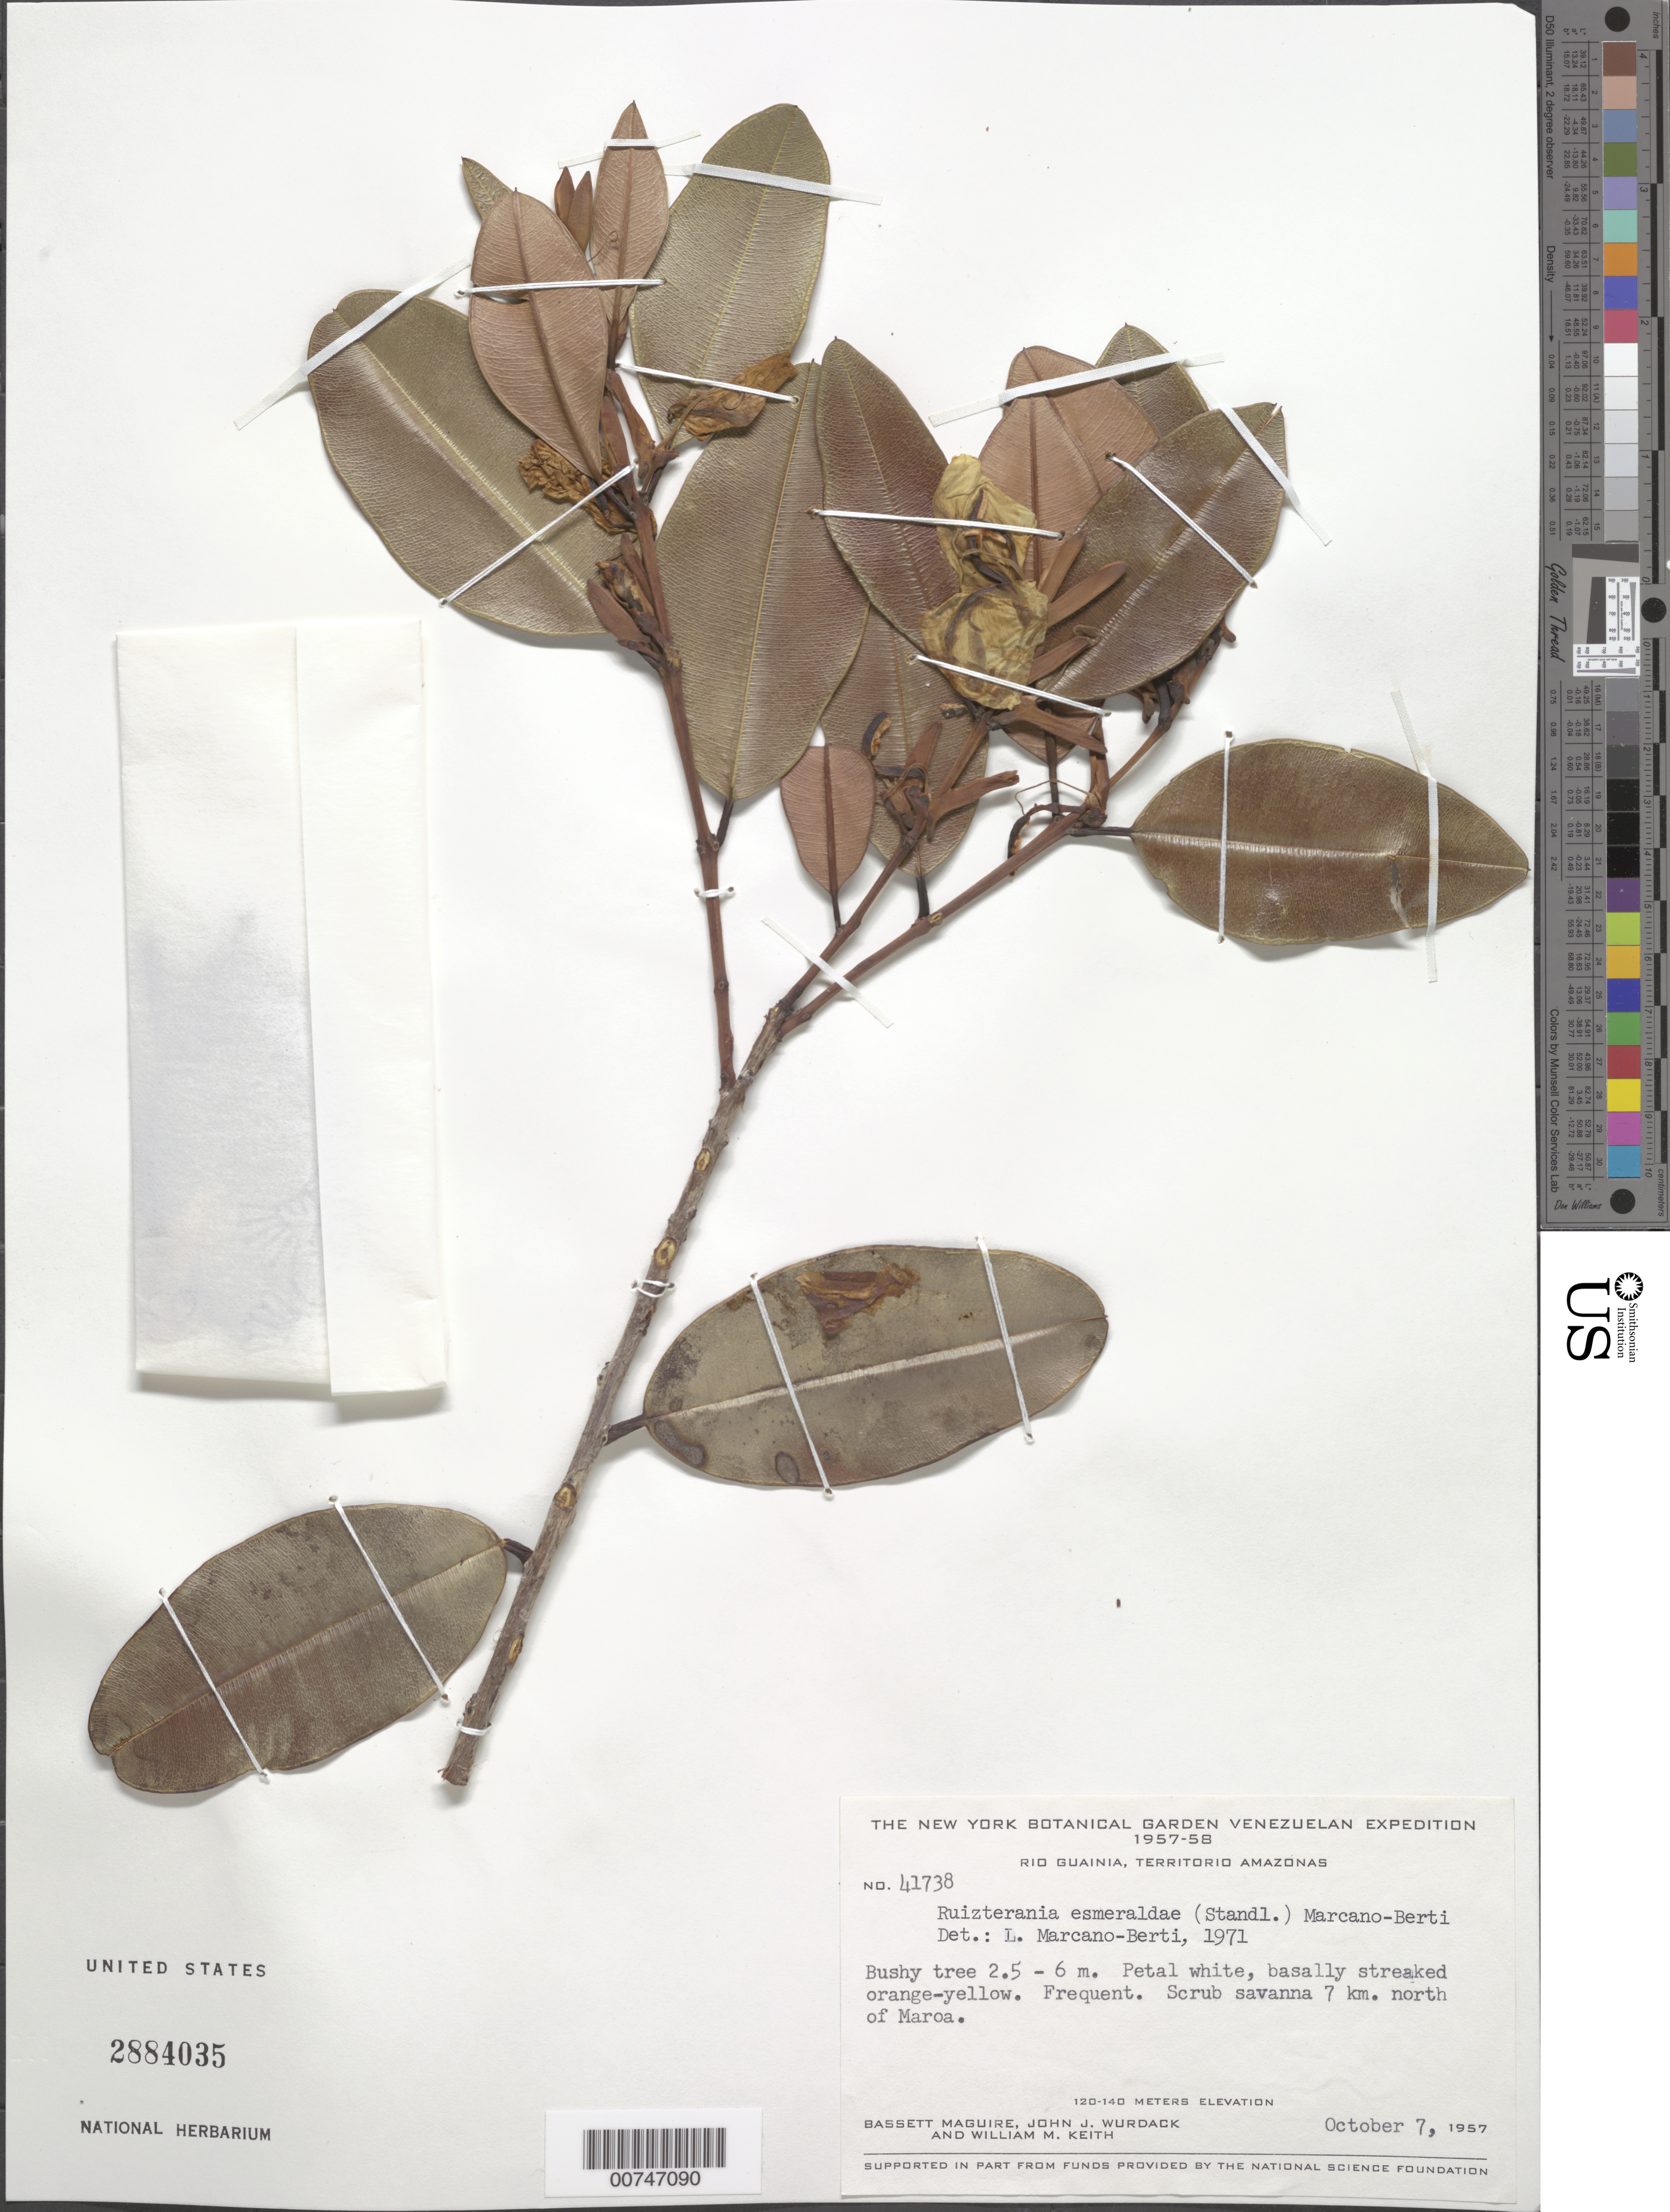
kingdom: Plantae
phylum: Tracheophyta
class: Magnoliopsida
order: Myrtales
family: Vochysiaceae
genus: Ruizterania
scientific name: Ruizterania esmeraldae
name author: (Standl.) Marc.-Berti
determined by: Marcano-Berti, L.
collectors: B. Maguire, J. J. Wurdack & W. Keith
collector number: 41738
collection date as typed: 7-Oct-57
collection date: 1957-10-07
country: Venezuela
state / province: Amazonas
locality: Río Guainía, 7 km N of Maroa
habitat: Scrub savanna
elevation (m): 120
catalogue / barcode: US 2884035